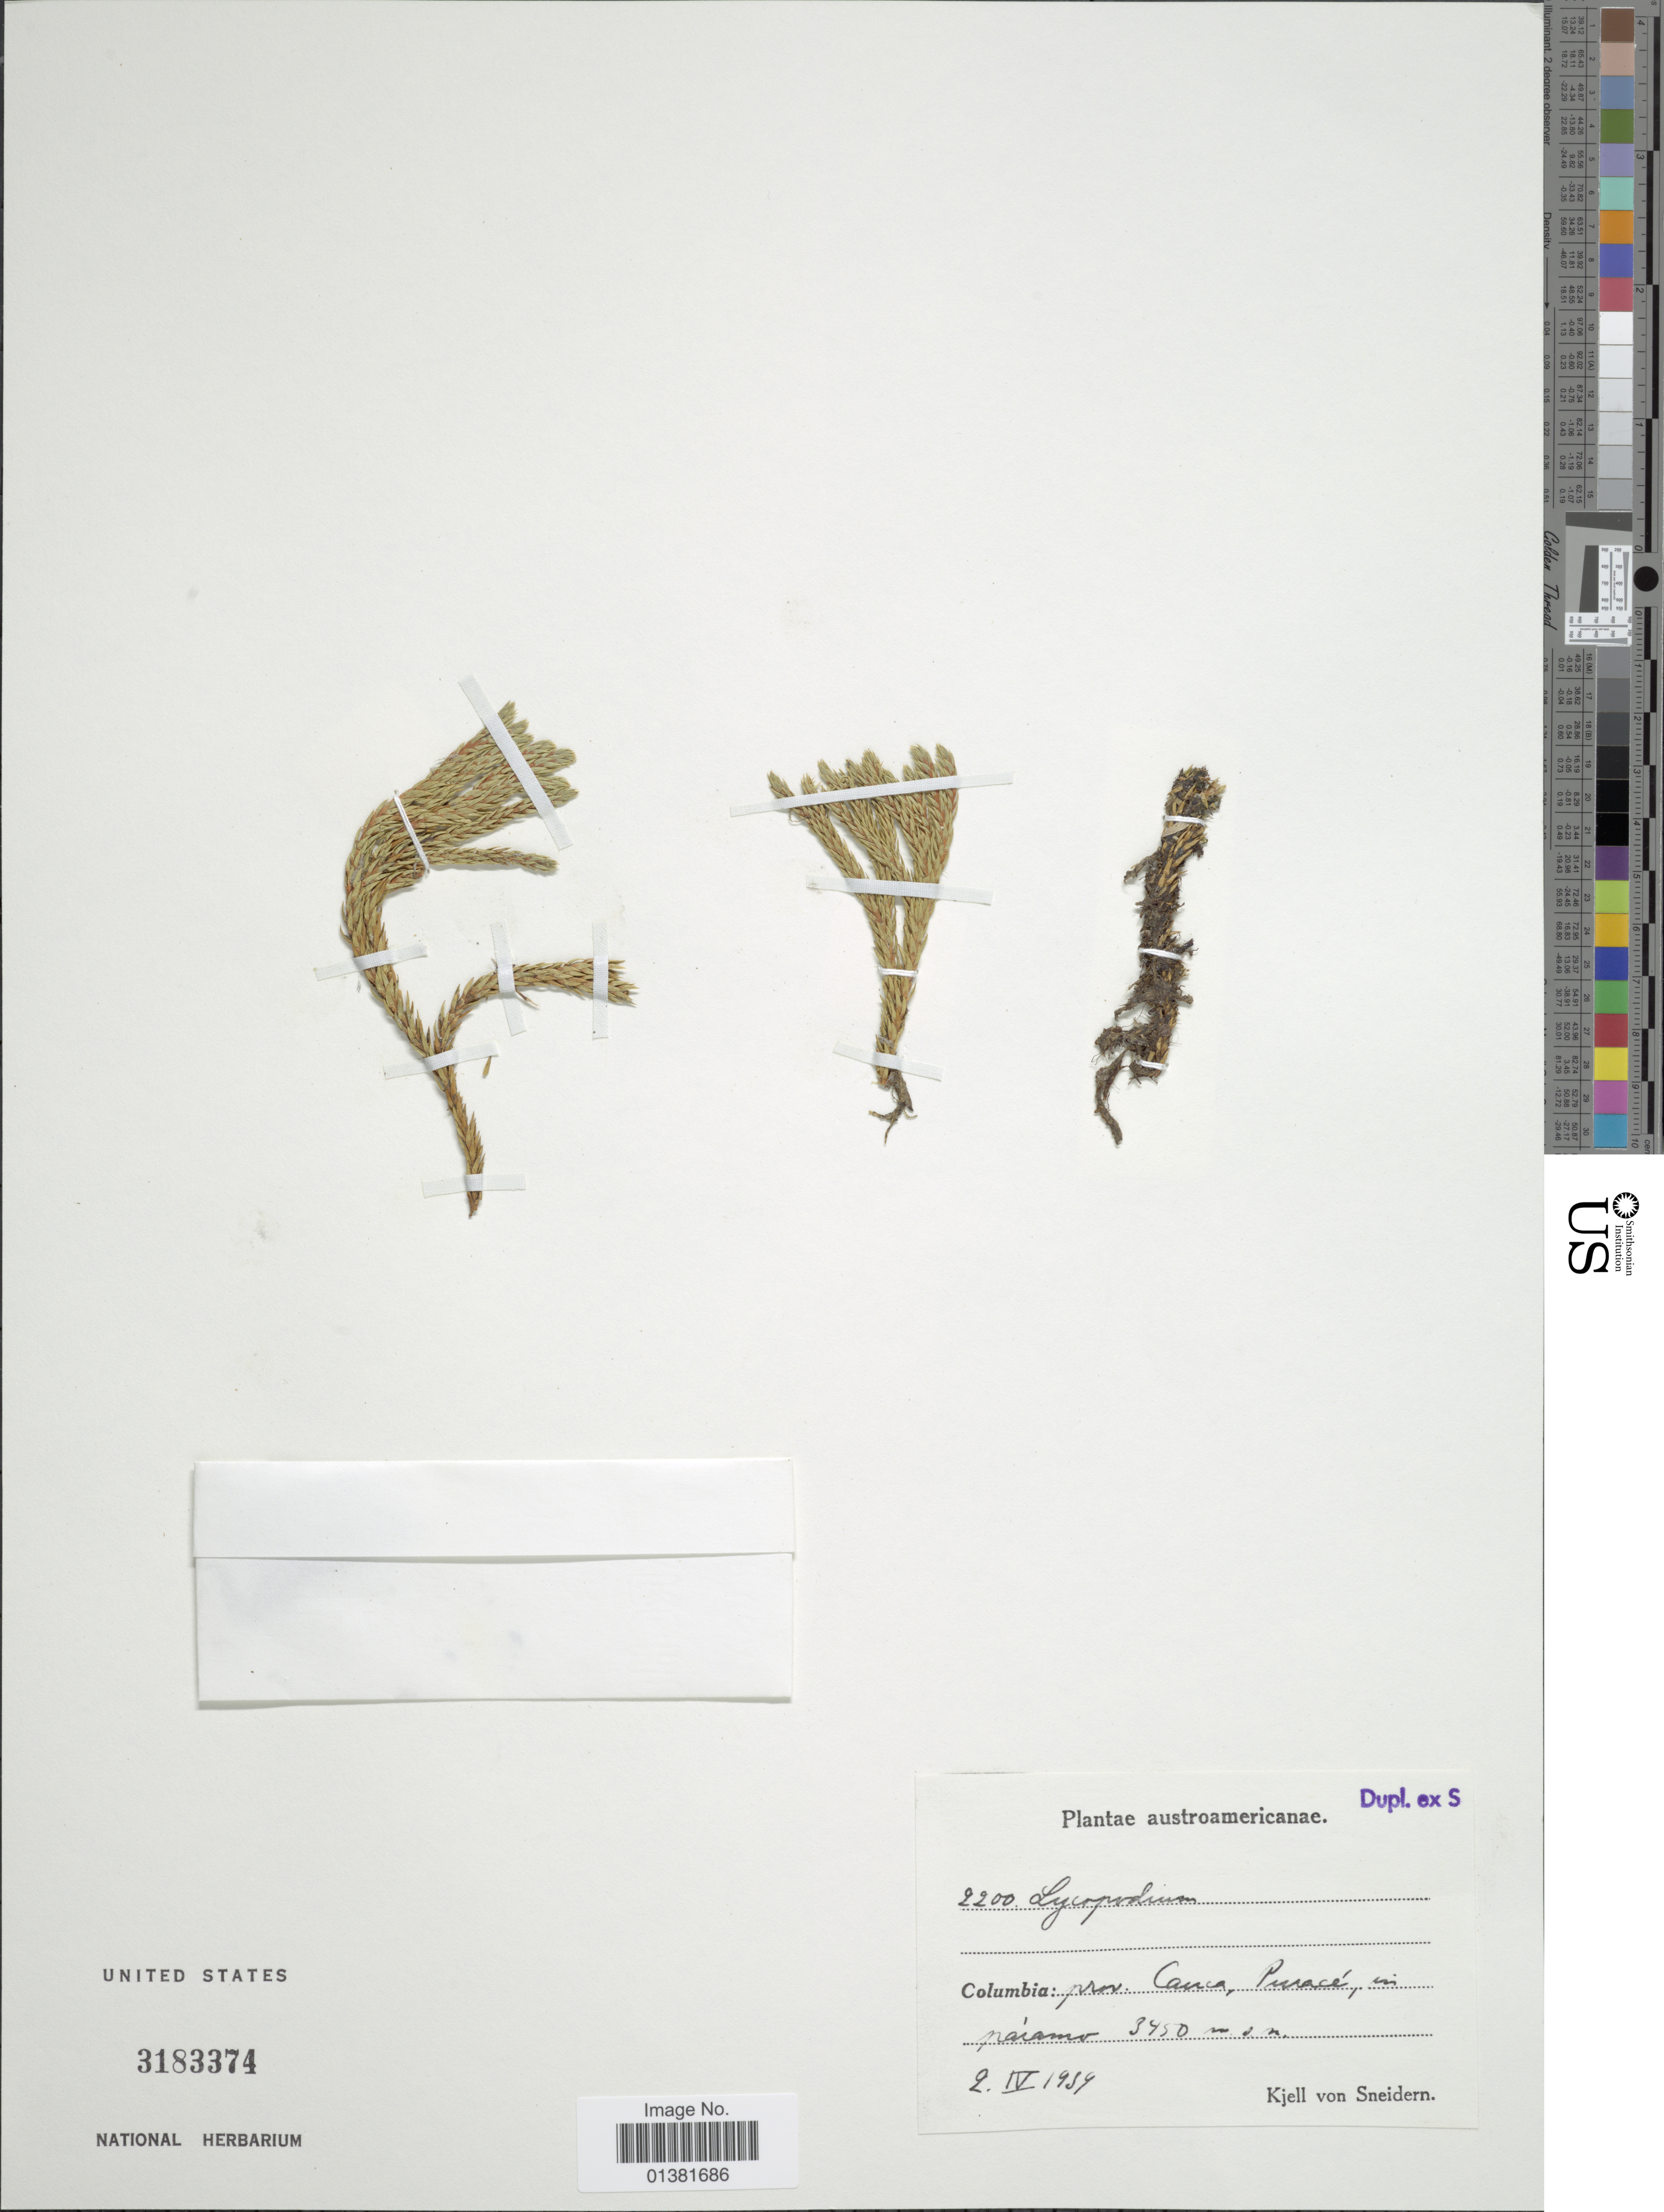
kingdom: Plantae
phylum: Tracheophyta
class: Lycopodiopsida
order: Lycopodiales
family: Lycopodiaceae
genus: Phlegmariurus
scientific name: Phlegmariurus sp.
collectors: K. von Sneidern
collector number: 2200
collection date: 1939-04-02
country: Colombia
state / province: Cauca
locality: Puracé, in páramo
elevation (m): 3450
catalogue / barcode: US 3183374